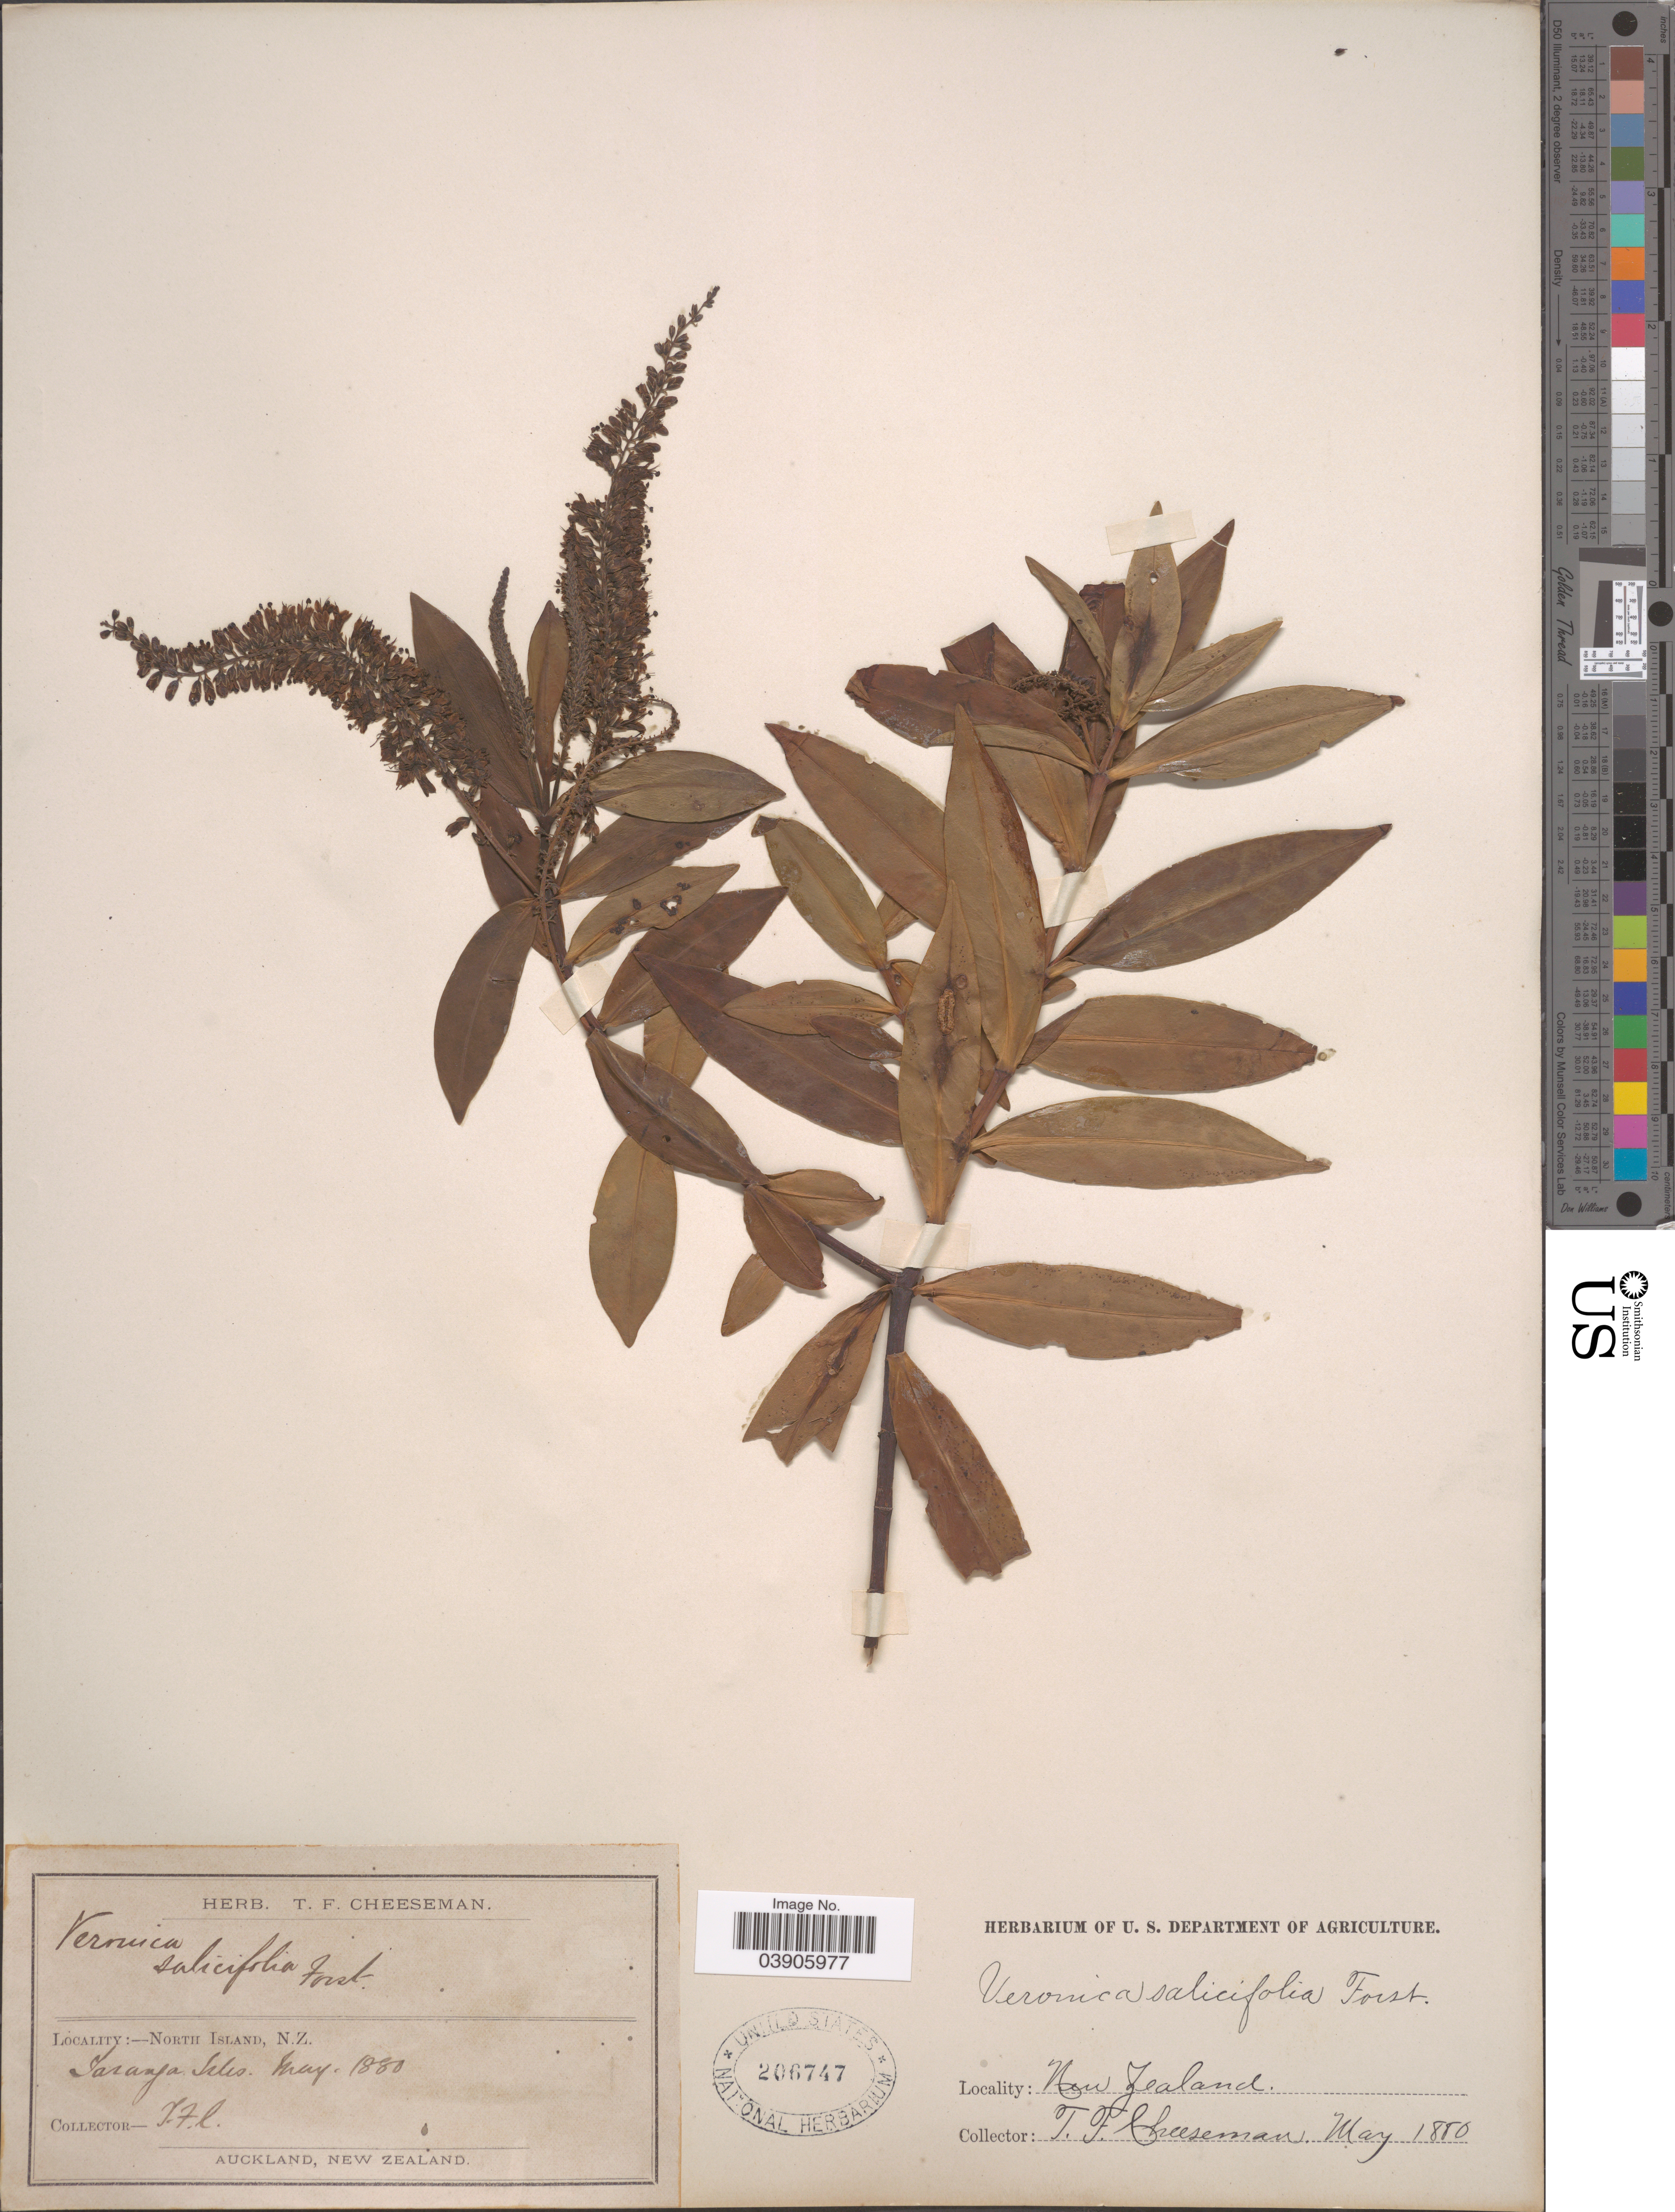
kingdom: Plantae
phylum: Tracheophyta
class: Magnoliopsida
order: Lamiales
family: Plantaginaceae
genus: Hebe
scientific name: Hebe salicifolia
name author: (G. Forst.) Pennell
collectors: T. F. Cheeseman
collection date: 1880-05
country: New Zealand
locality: North Island. Taranga Isles.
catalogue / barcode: US 206747